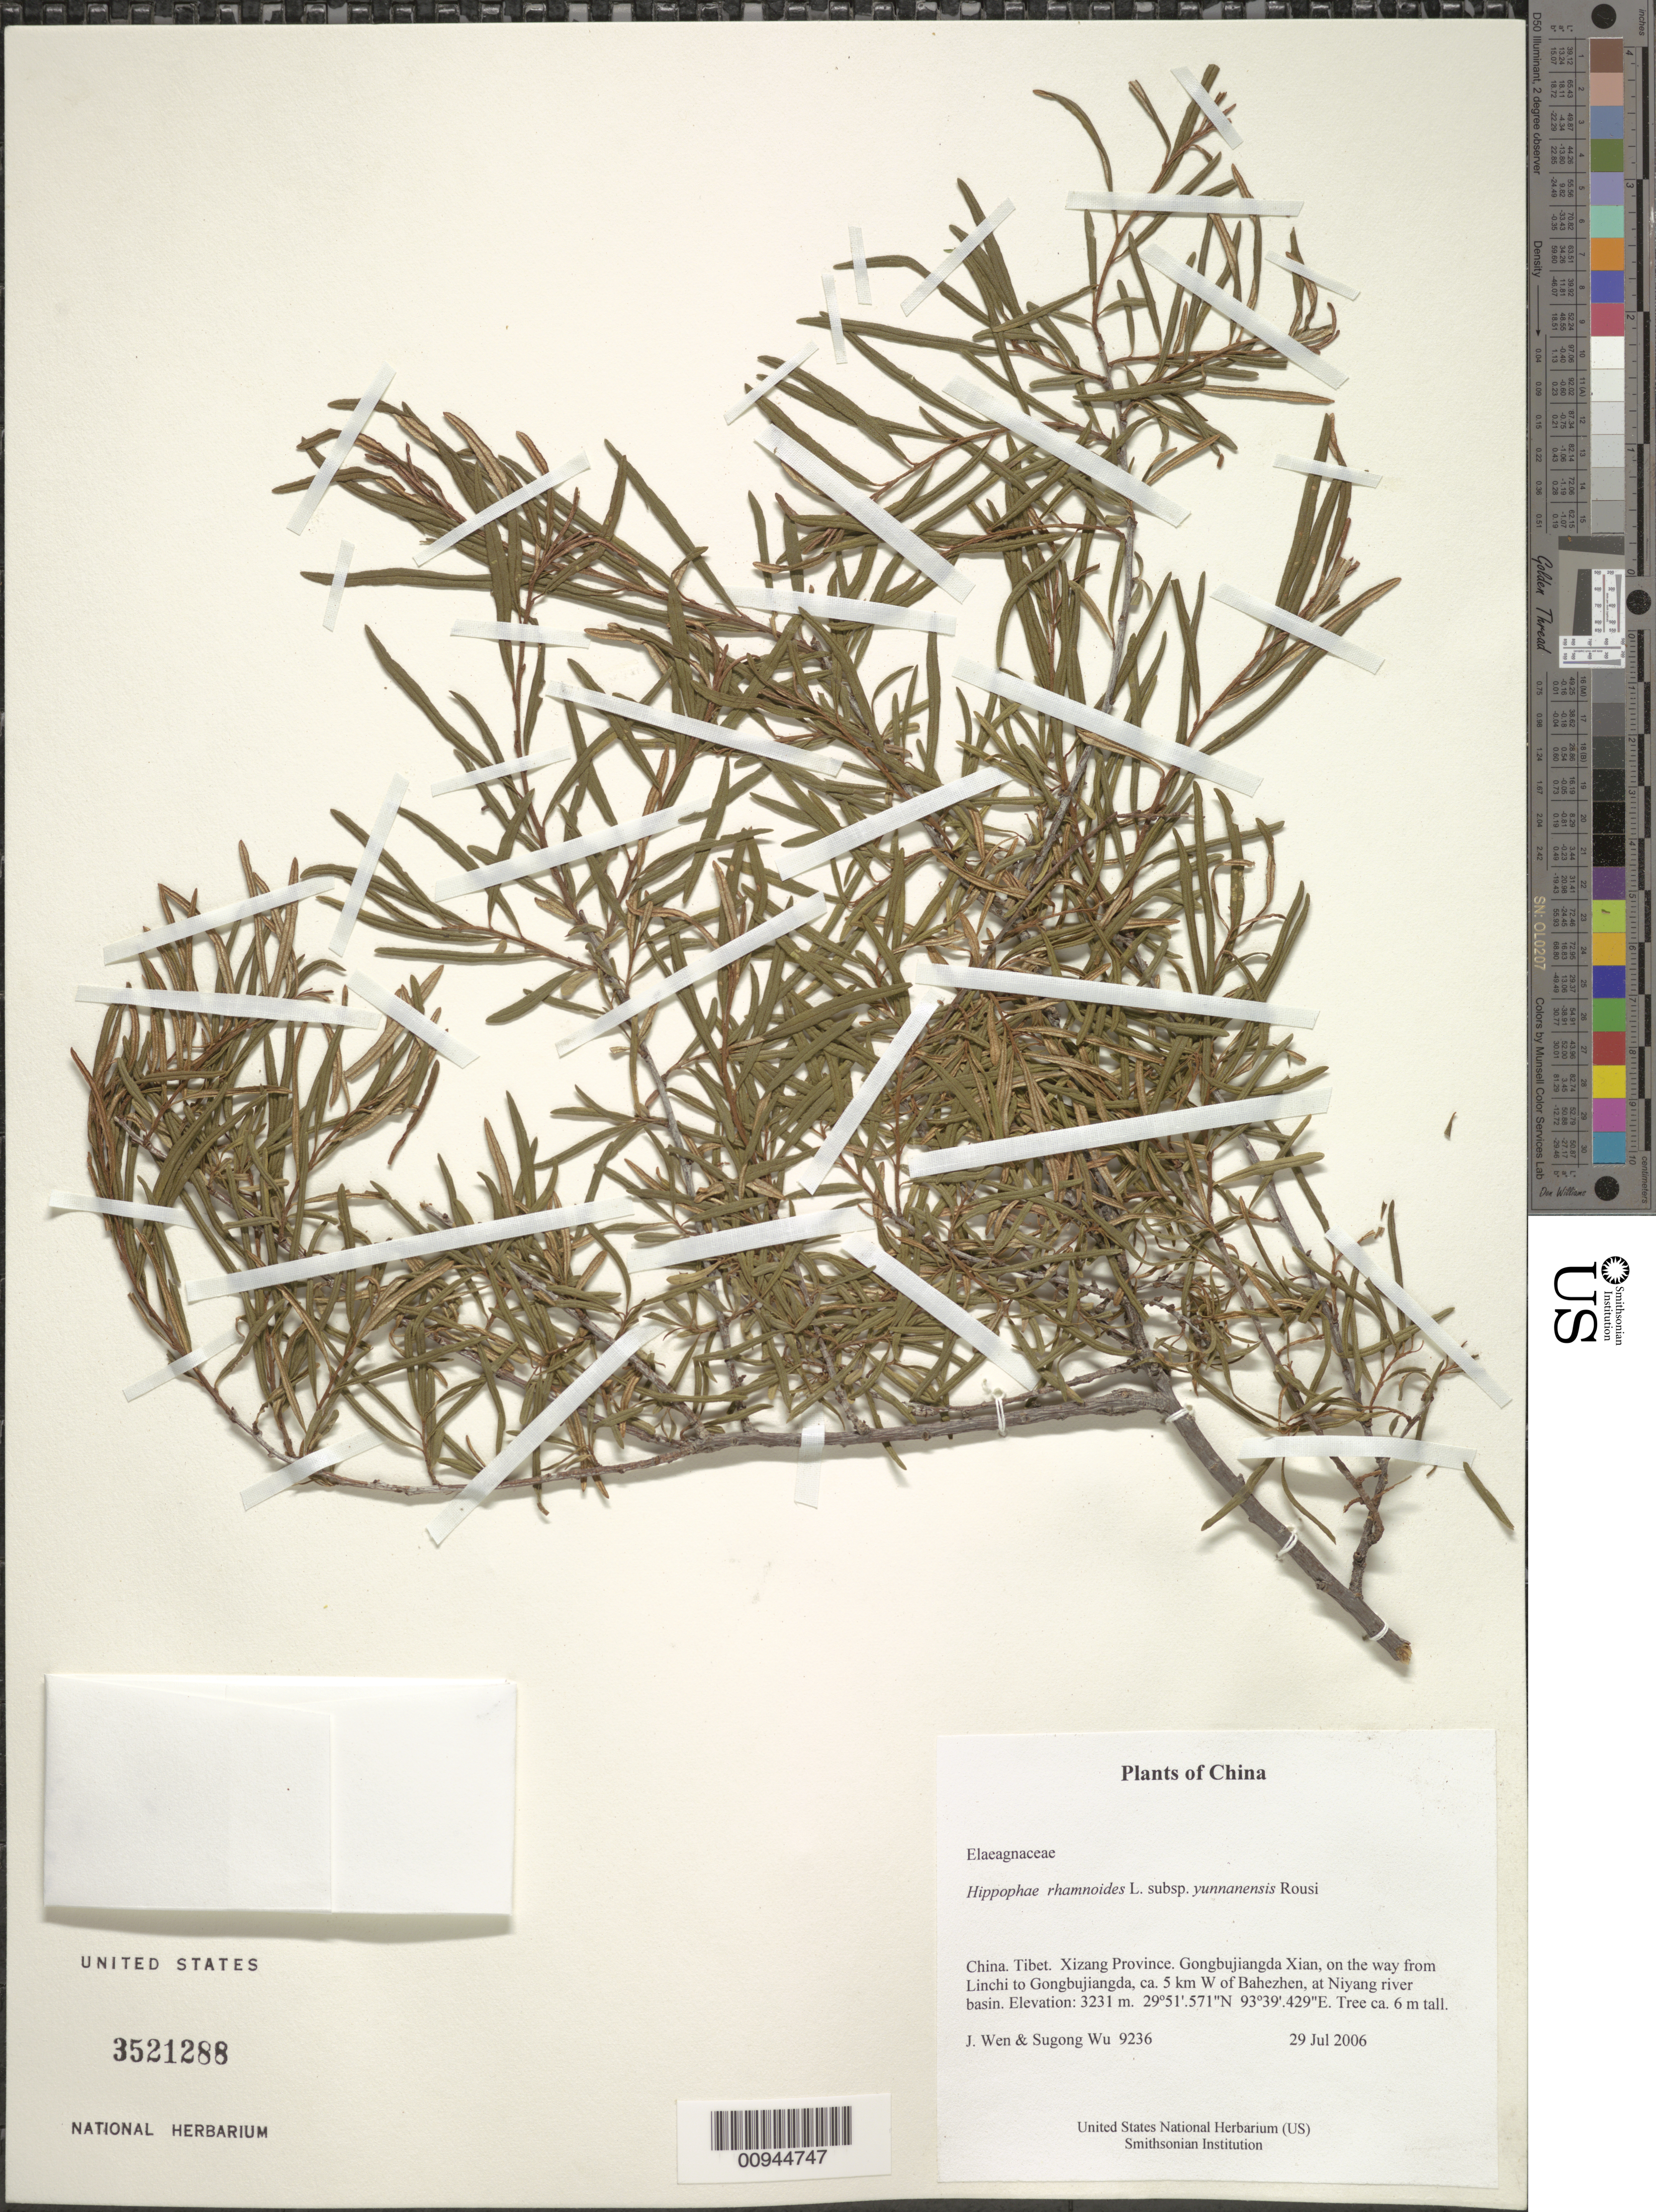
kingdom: Plantae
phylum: Tracheophyta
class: Magnoliopsida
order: Rosales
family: Elaeagnaceae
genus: Hippophae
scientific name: Hippophae rhamnoides subsp. yunnanensis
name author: Rousi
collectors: J. Wen & S. Wu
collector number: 9236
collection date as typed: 29 Jul 2006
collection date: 2006-07-29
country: China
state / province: Xizang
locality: Xizang Province. Gongbujiangda Xian, on the way from Linchi to Gongbujiangda, ca. 5 km W of Bahezhen, at Niyang river basin.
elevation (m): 3231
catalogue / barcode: US 3521288